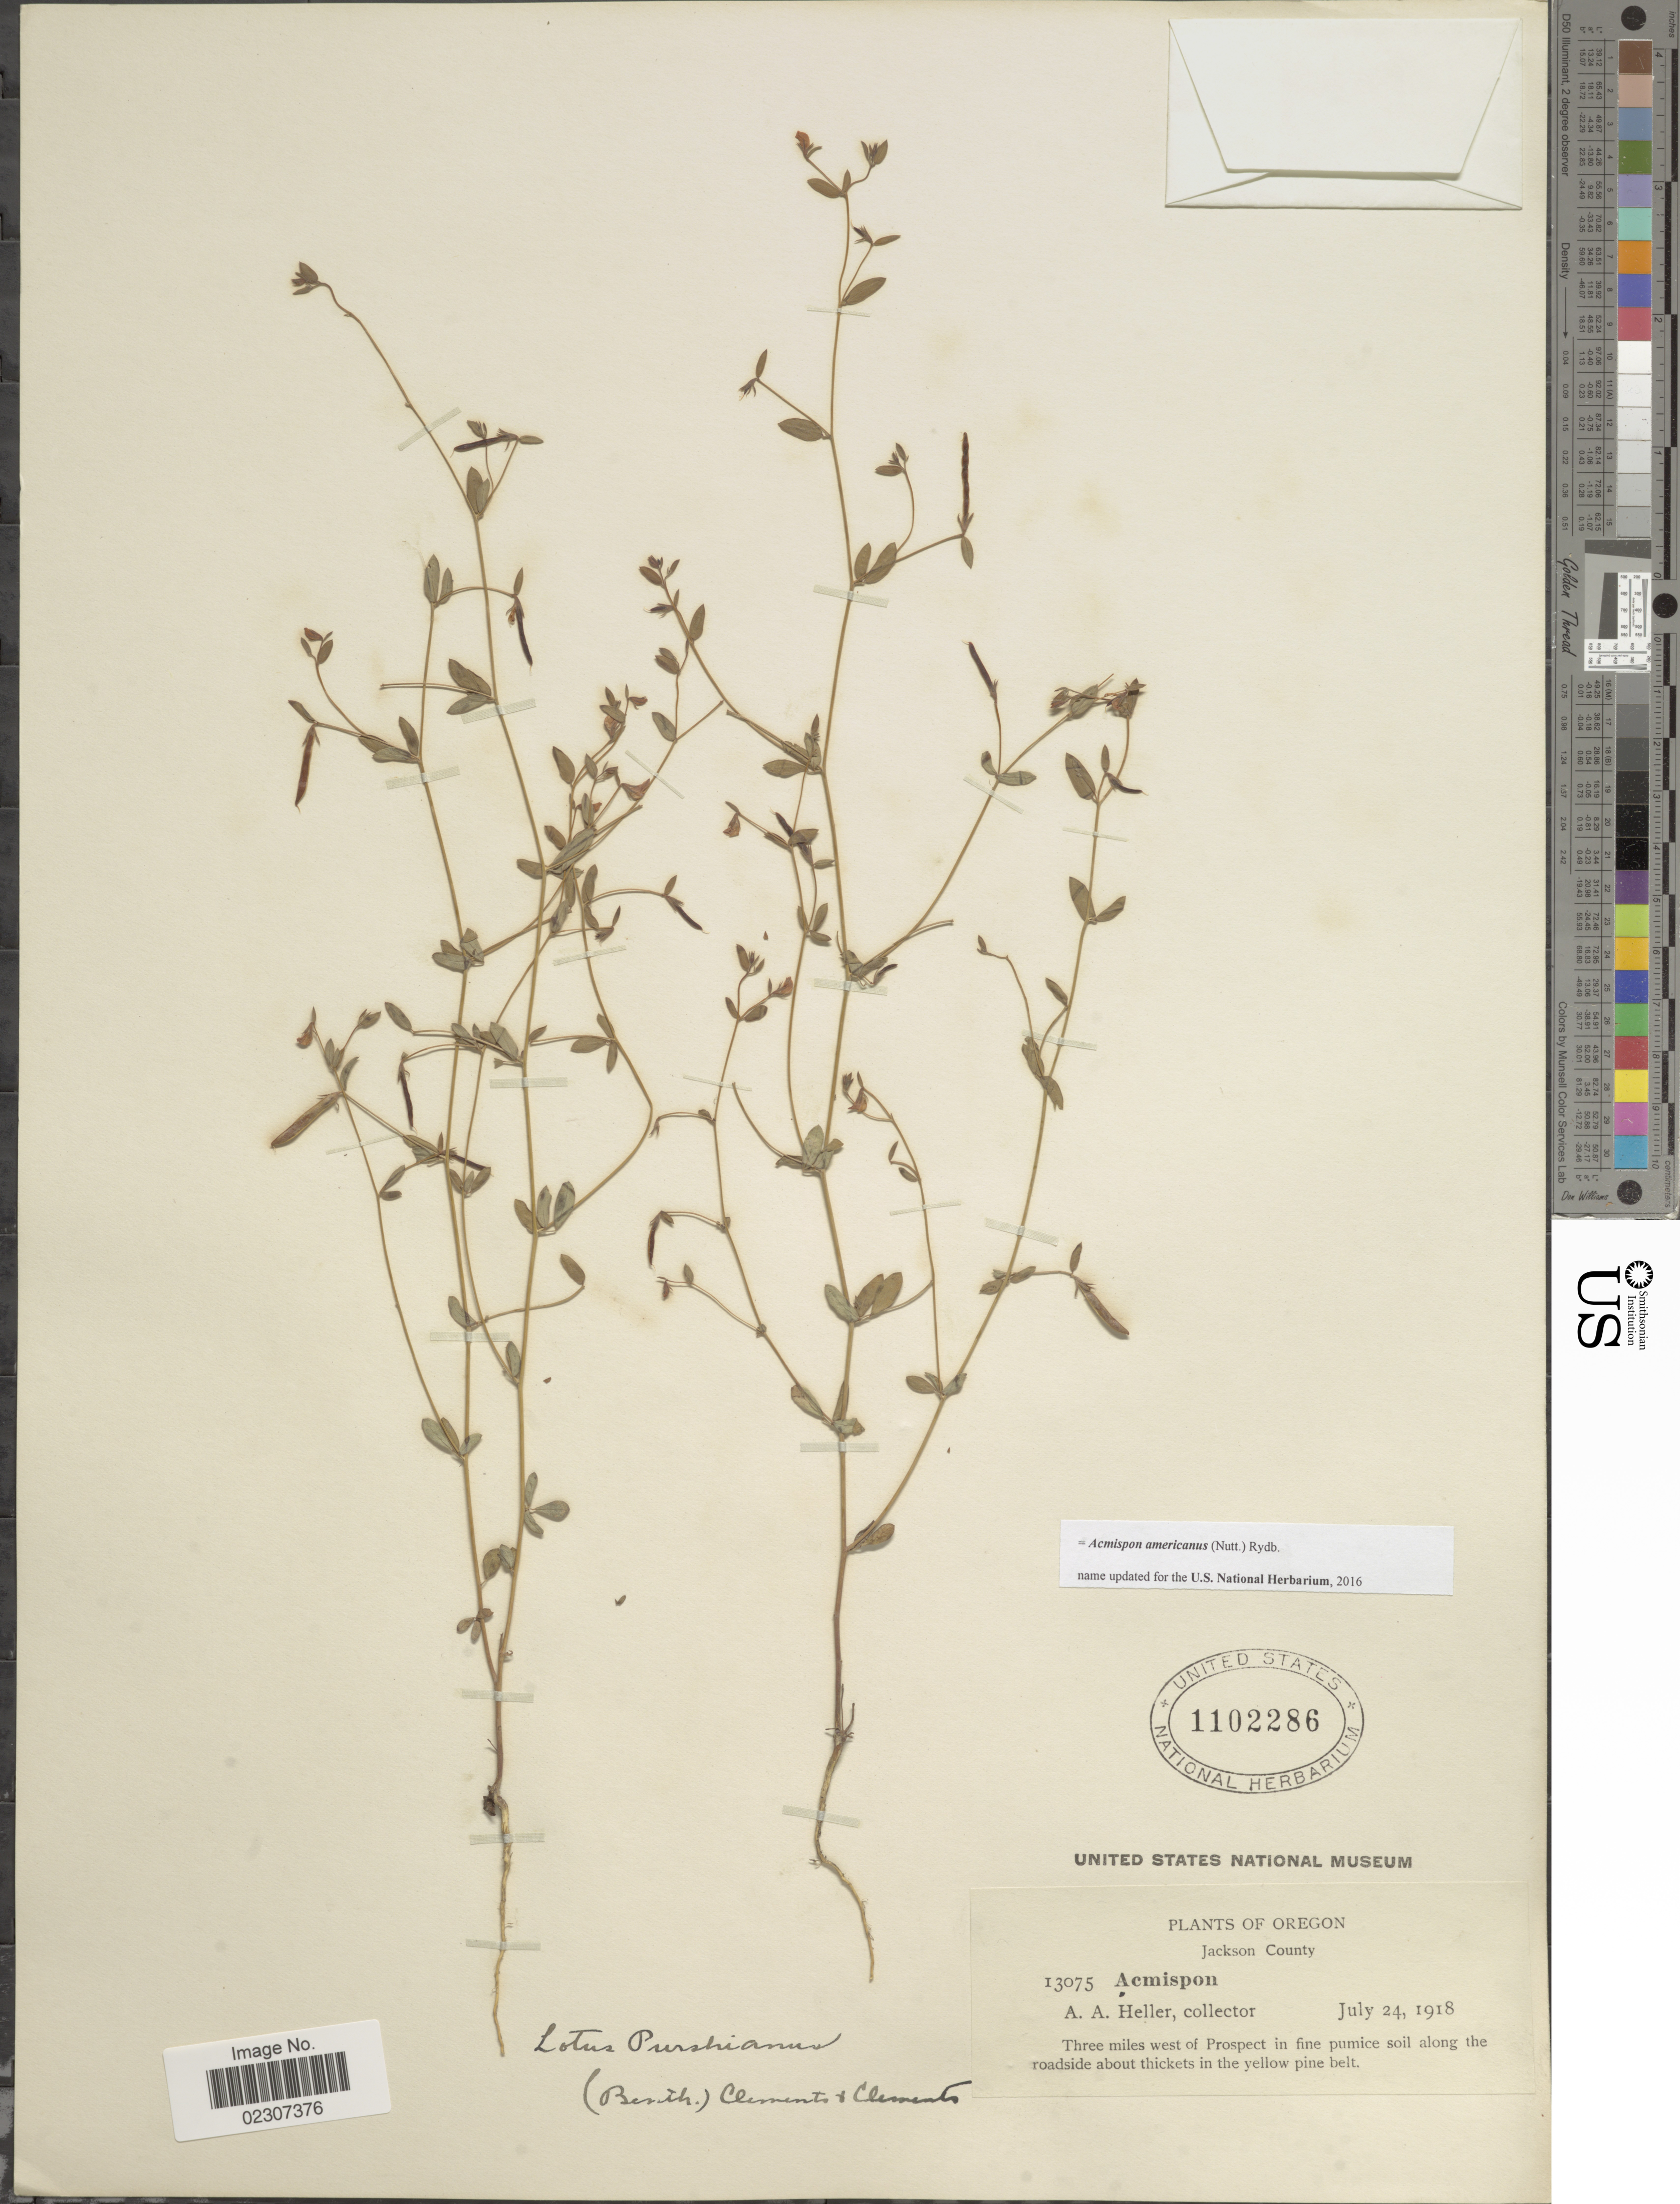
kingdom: Plantae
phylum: Tracheophyta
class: Magnoliopsida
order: Fabales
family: Fabaceae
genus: Acmispon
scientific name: Acmispon americanus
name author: (Nutt.) Rydb.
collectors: A. A. Heller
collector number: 13075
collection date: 1918-07-24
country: United States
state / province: Oregon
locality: Oregon, Three miles west of Prospect in fine pumice soil along the roadside abouth thickets in the yellow pine belt.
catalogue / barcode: US 1102286